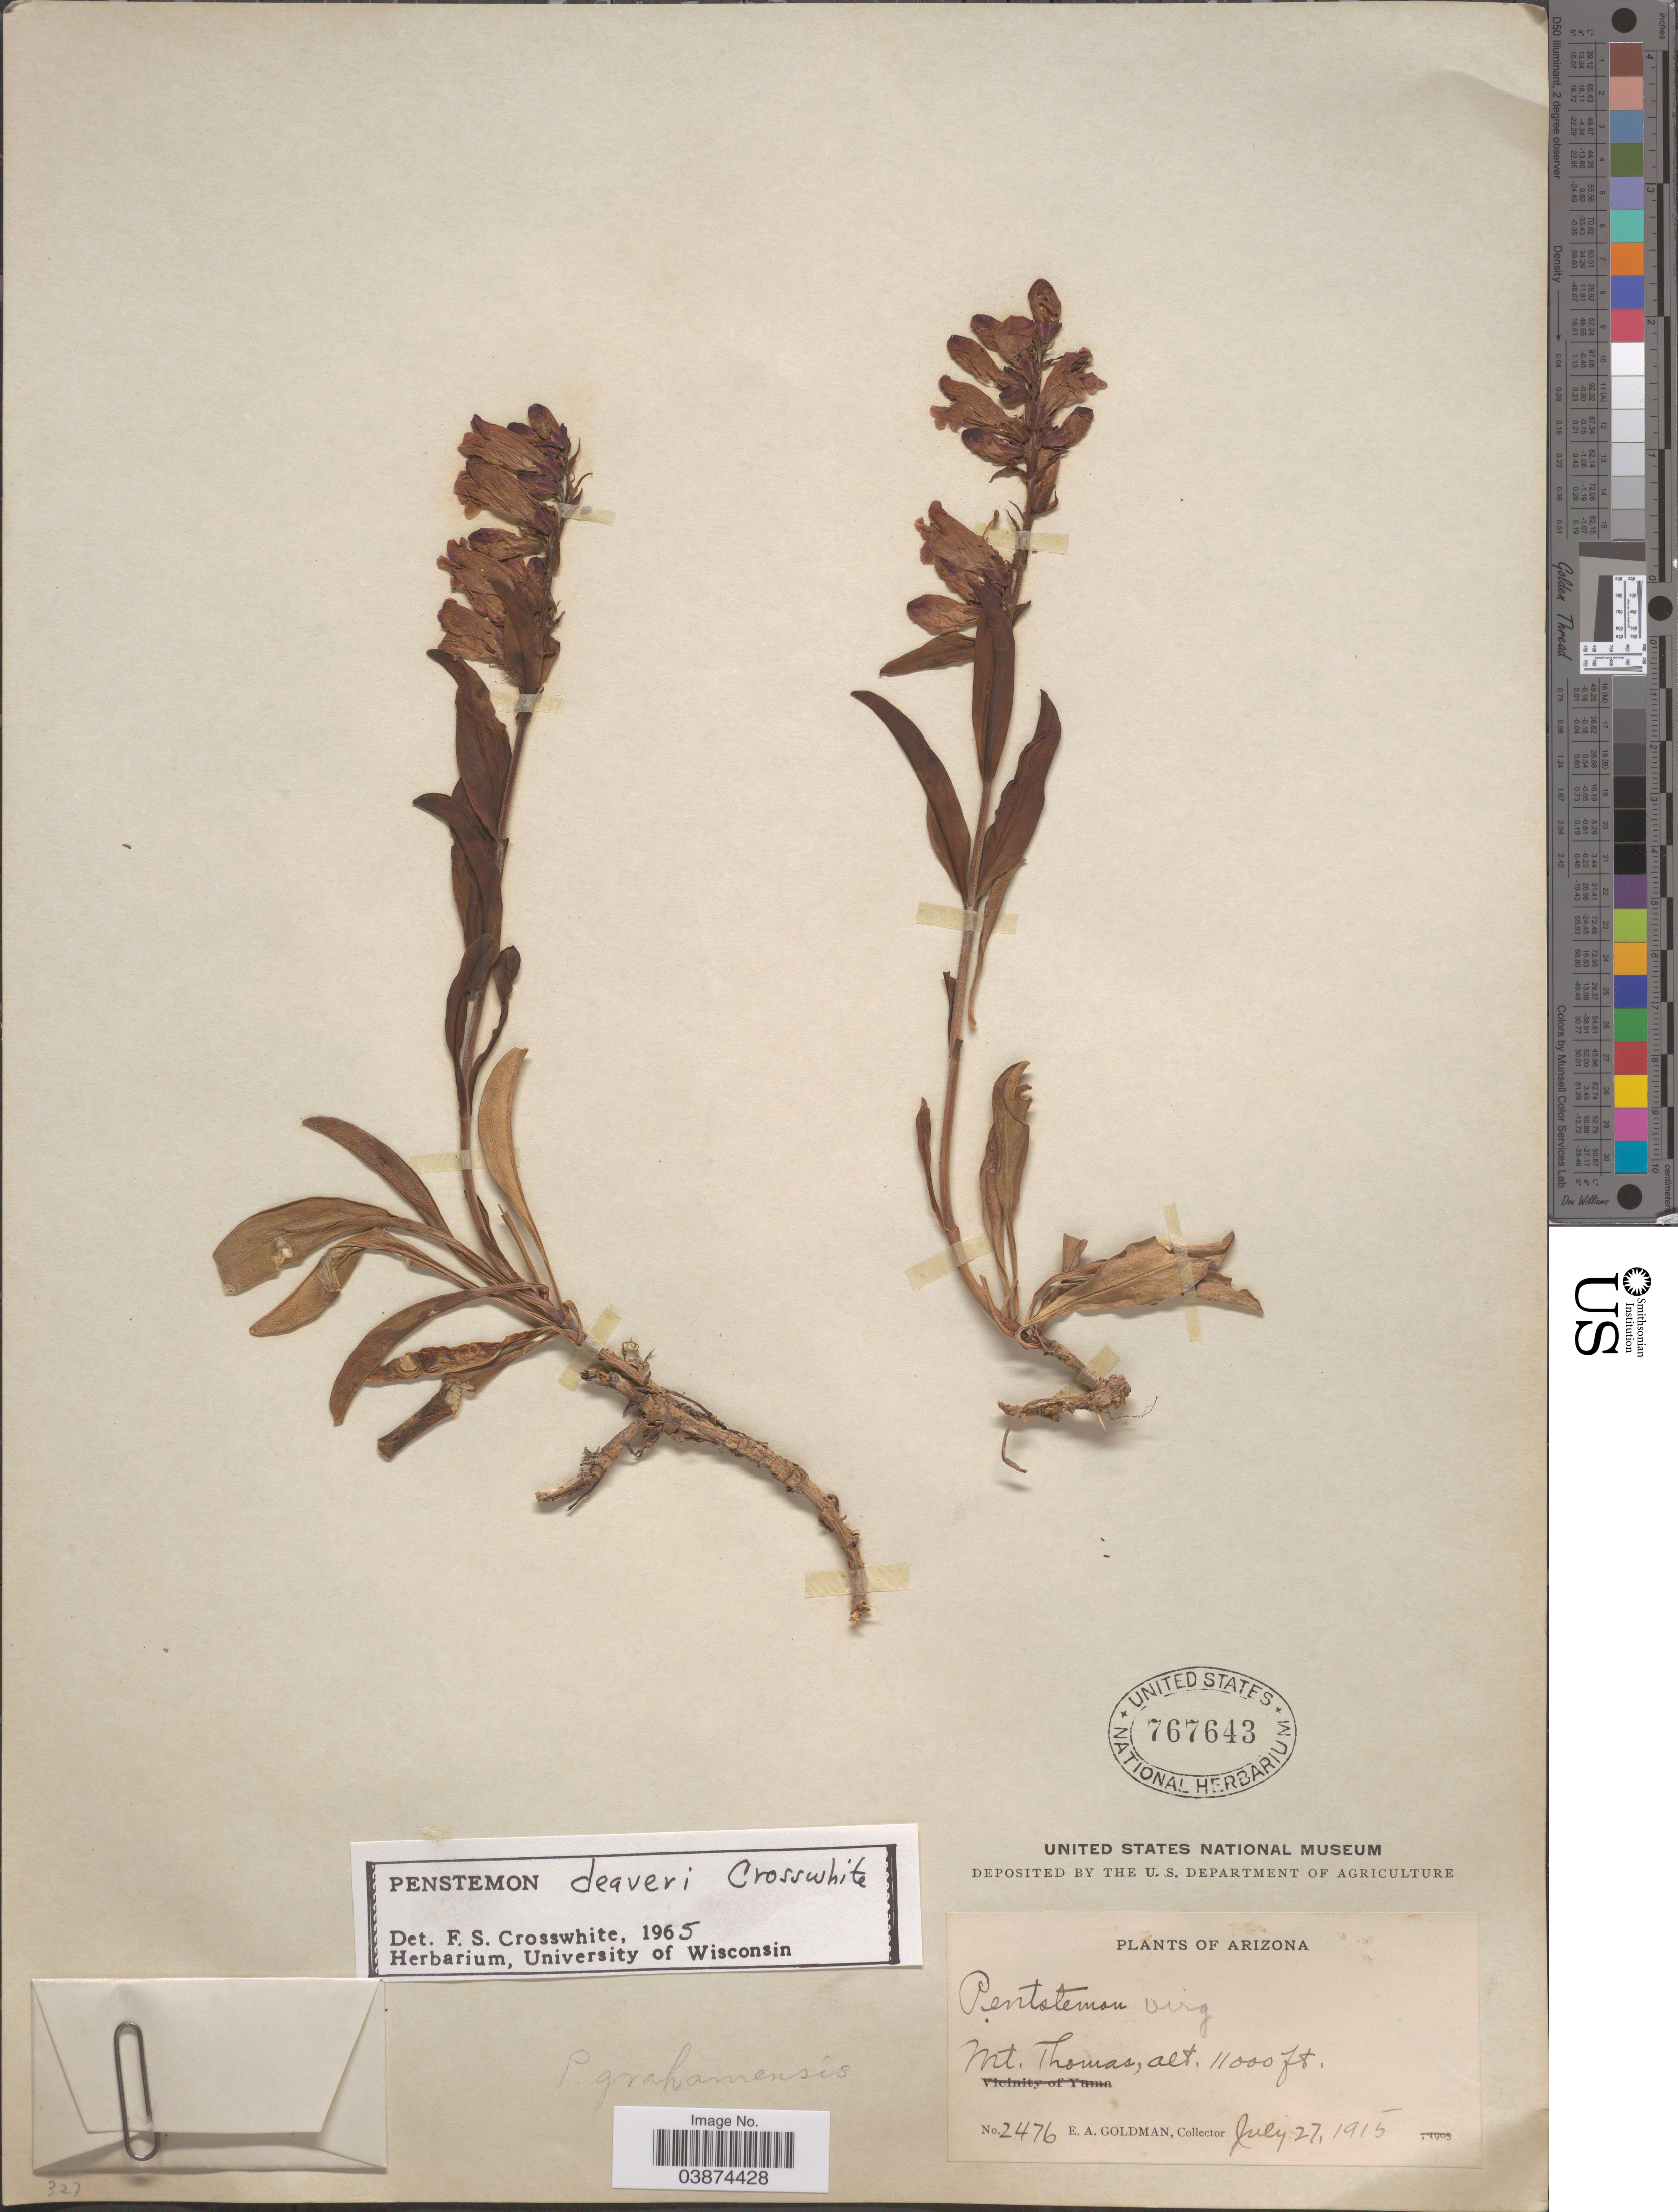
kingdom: Plantae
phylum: Tracheophyta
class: Magnoliopsida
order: Lamiales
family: Plantaginaceae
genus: Penstemon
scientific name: Penstemon deaveri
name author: Crosswh.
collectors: E. A. Goldman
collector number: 2476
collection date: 1915-07-27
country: United States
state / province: Arizona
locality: Mt. Thomas.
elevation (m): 3353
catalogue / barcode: US 767643